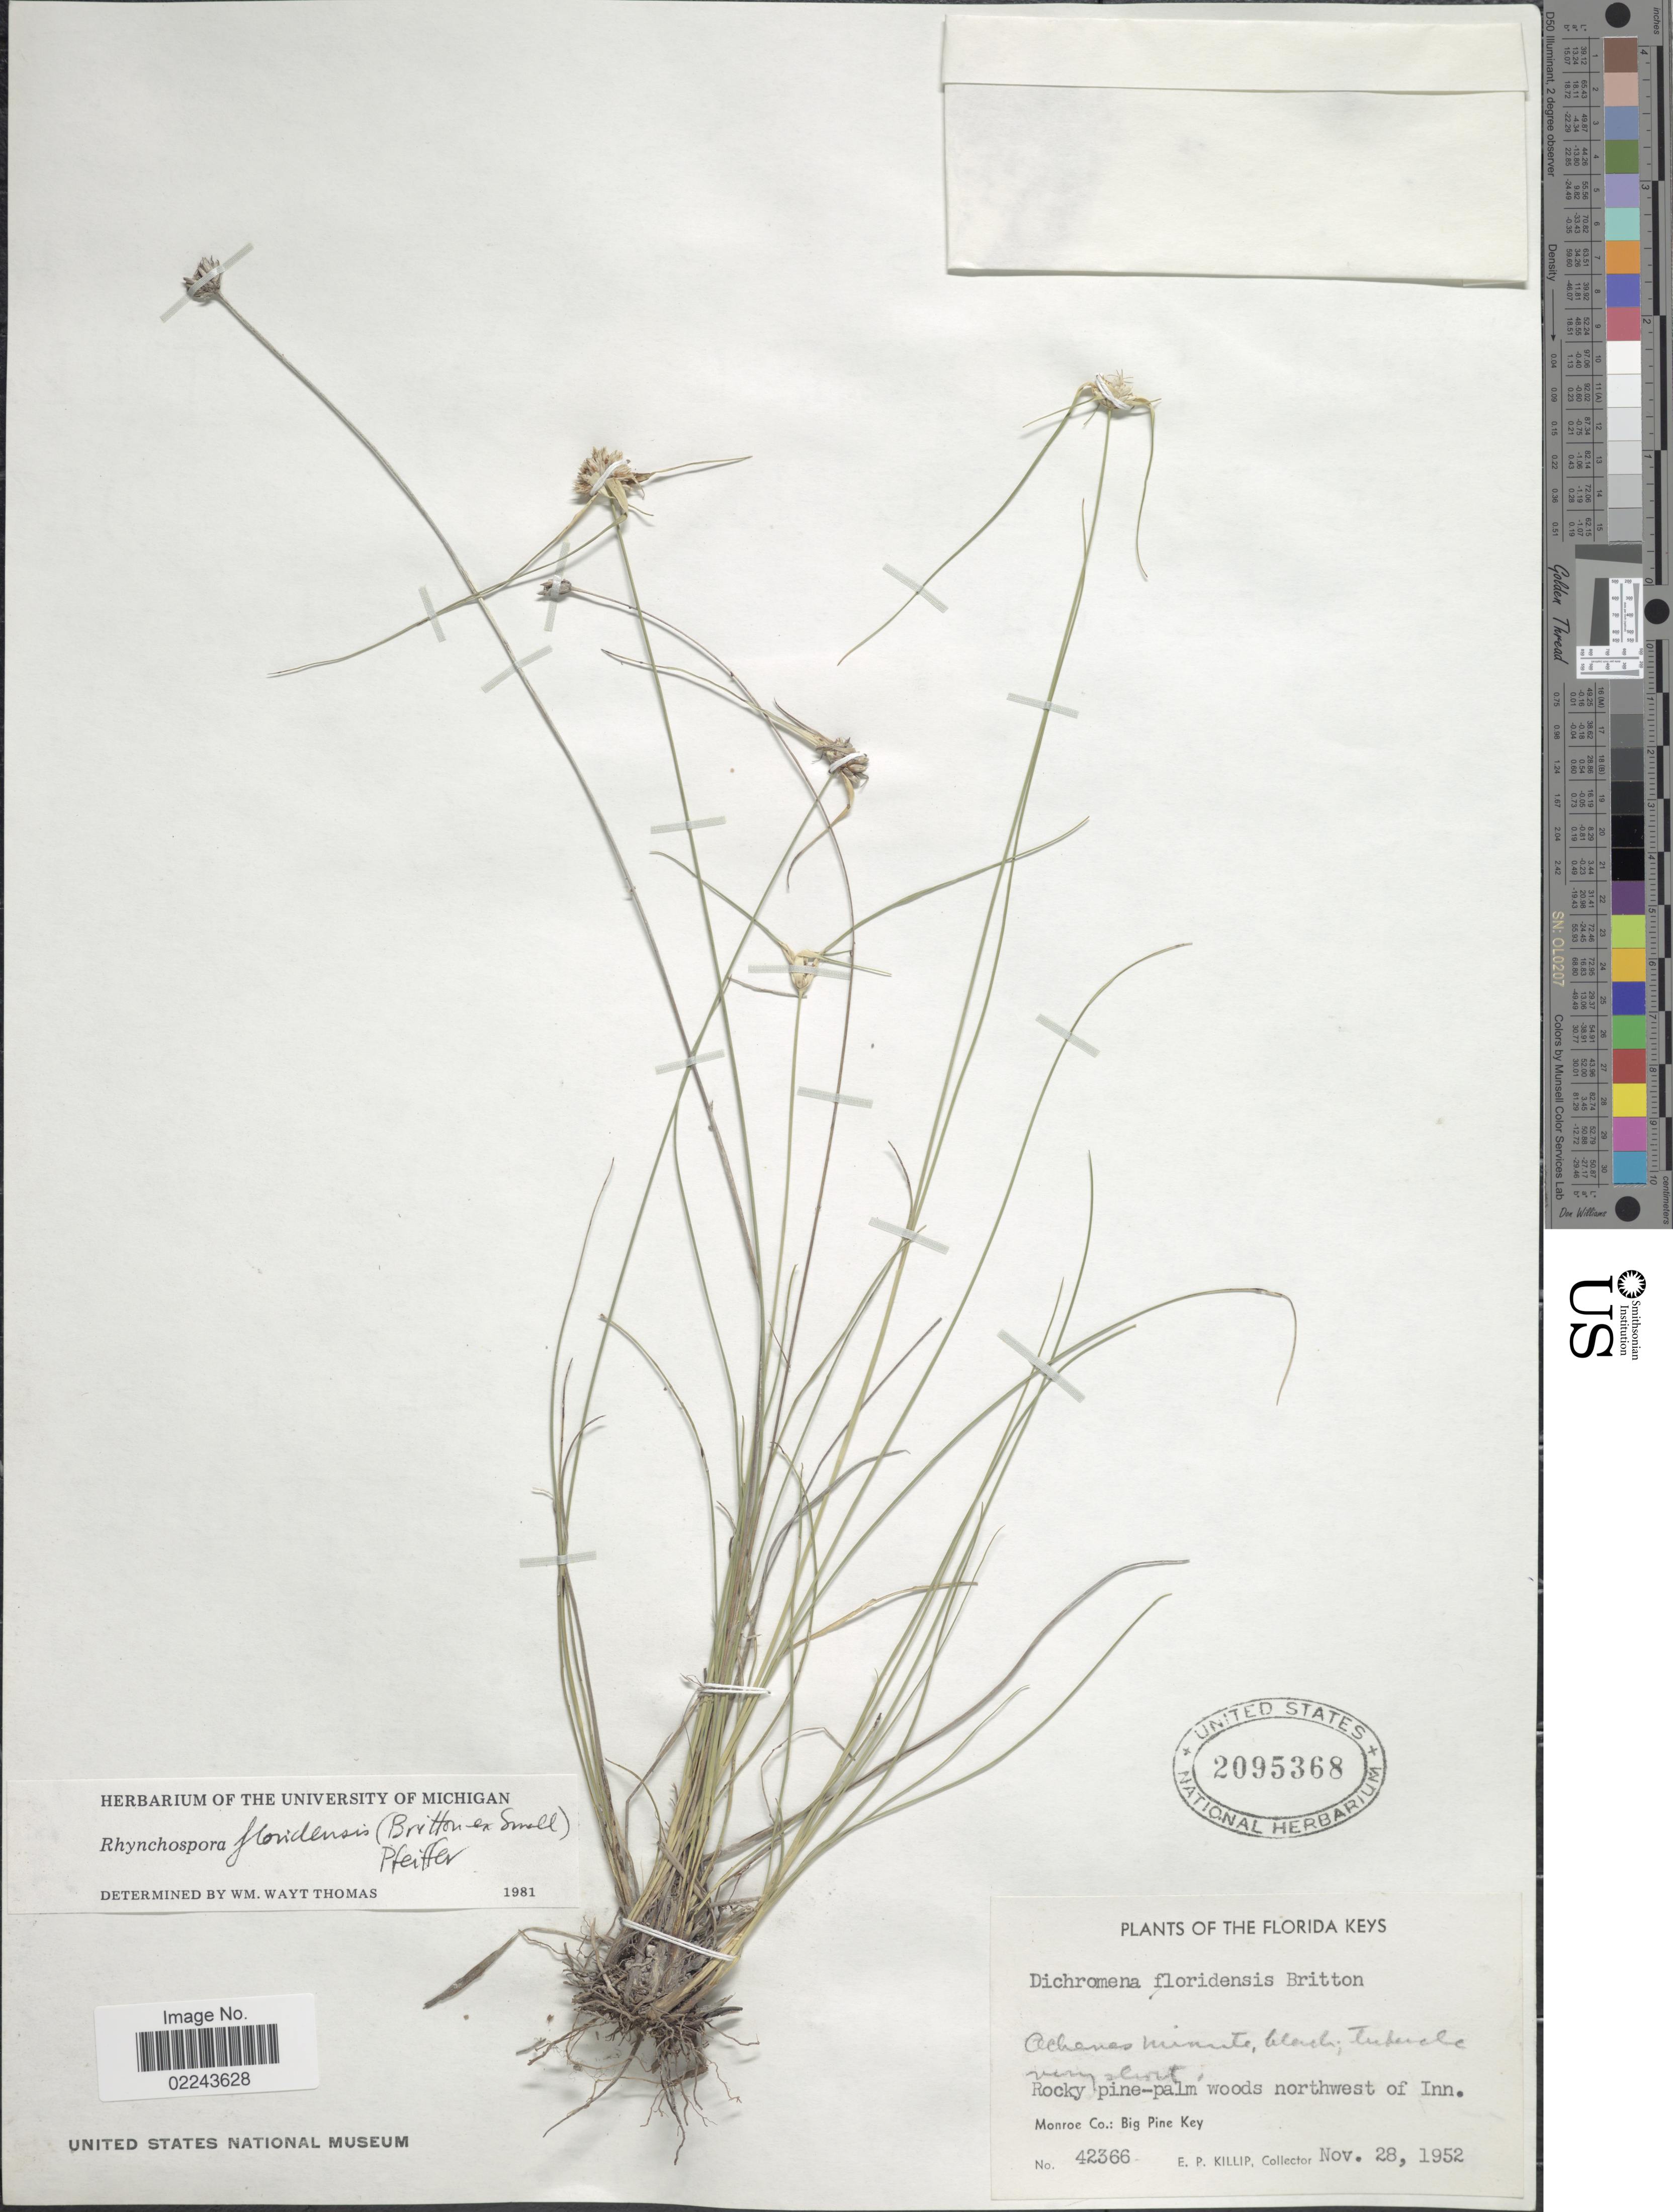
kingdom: Plantae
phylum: Tracheophyta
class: Liliopsida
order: Poales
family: Cyperaceae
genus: Rhynchospora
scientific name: Rhynchospora floridensis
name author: (Britton ex Small) H. Pfeiff.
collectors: E. P. Killip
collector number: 42366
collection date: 1952-11-28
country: United States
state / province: Florida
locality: The Florida Keys, northwest of Inn, Monroe Co, Big Pine Key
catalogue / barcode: US 2095368